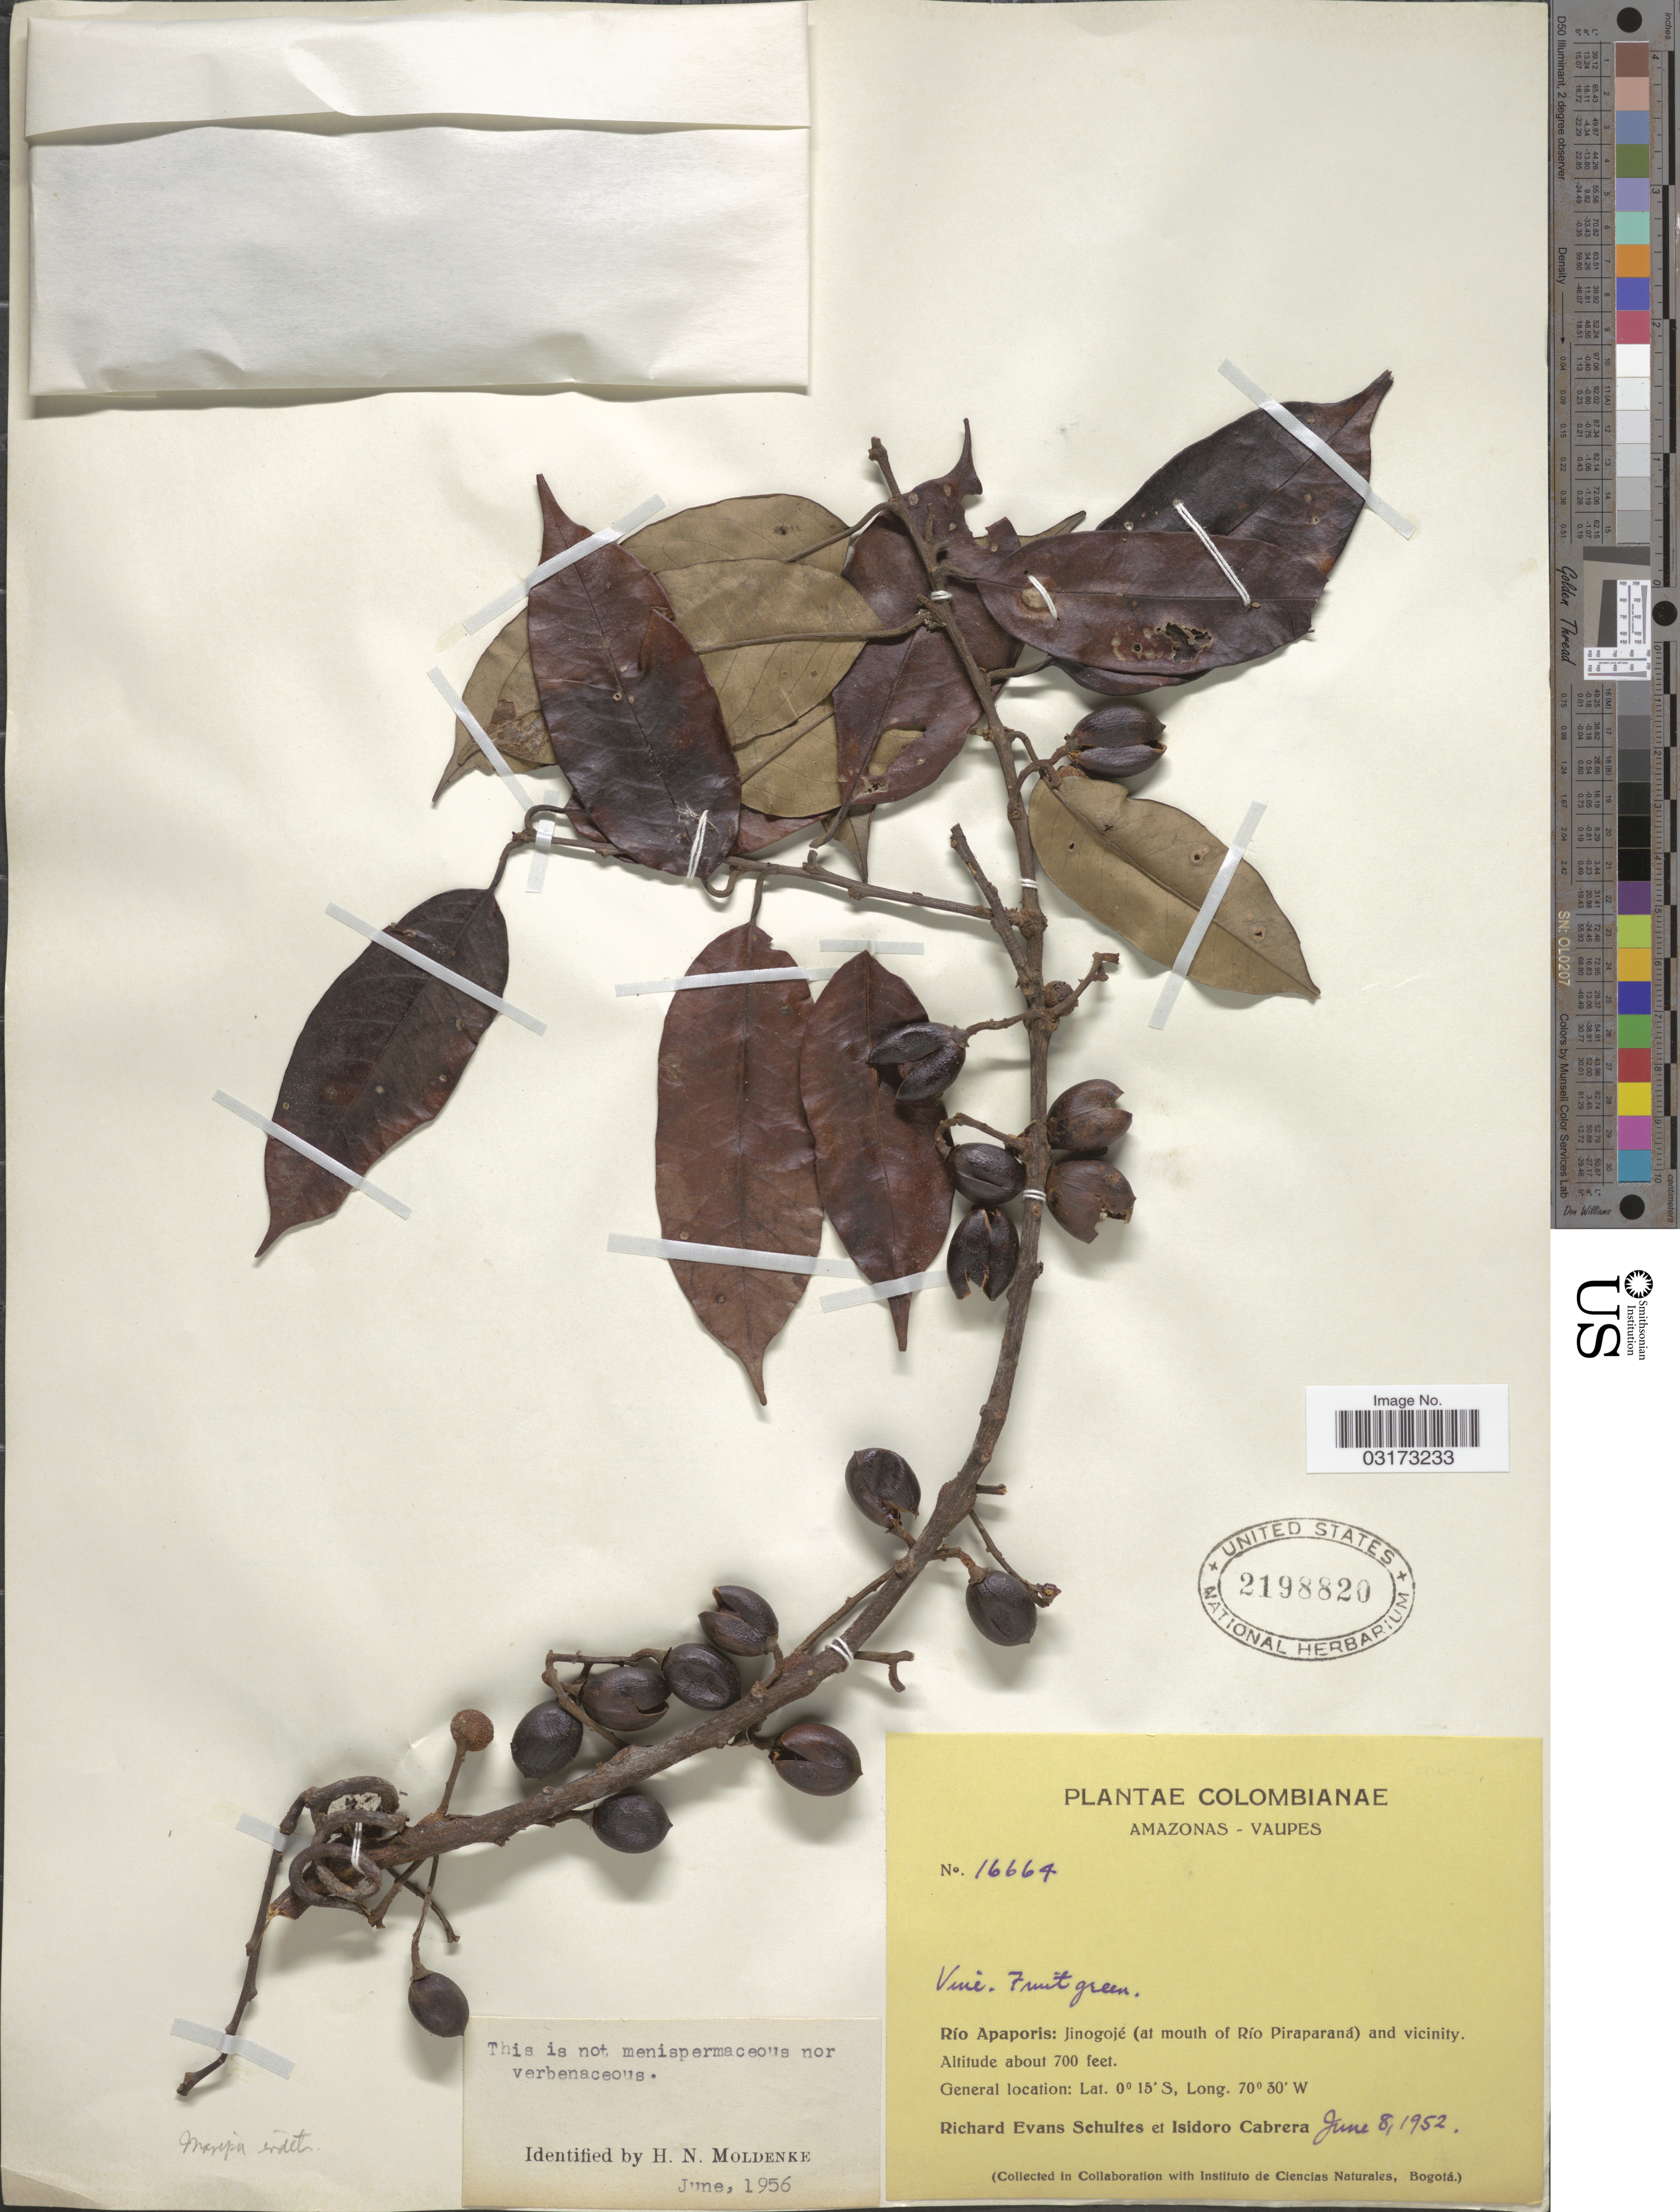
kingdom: Plantae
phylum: Tracheophyta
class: Magnoliopsida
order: Solanales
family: Convolvulaceae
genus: Dicranostyles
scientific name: Dicranostyles sp.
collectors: R. E. Schultes & I. Cabrera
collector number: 16664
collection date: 1952-06-08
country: Colombia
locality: Amazonas-Vaupes. Río Apaporis: Jinogojé (at mouth of Río Piraparaná) and vicinity.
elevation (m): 213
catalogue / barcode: US 2198820